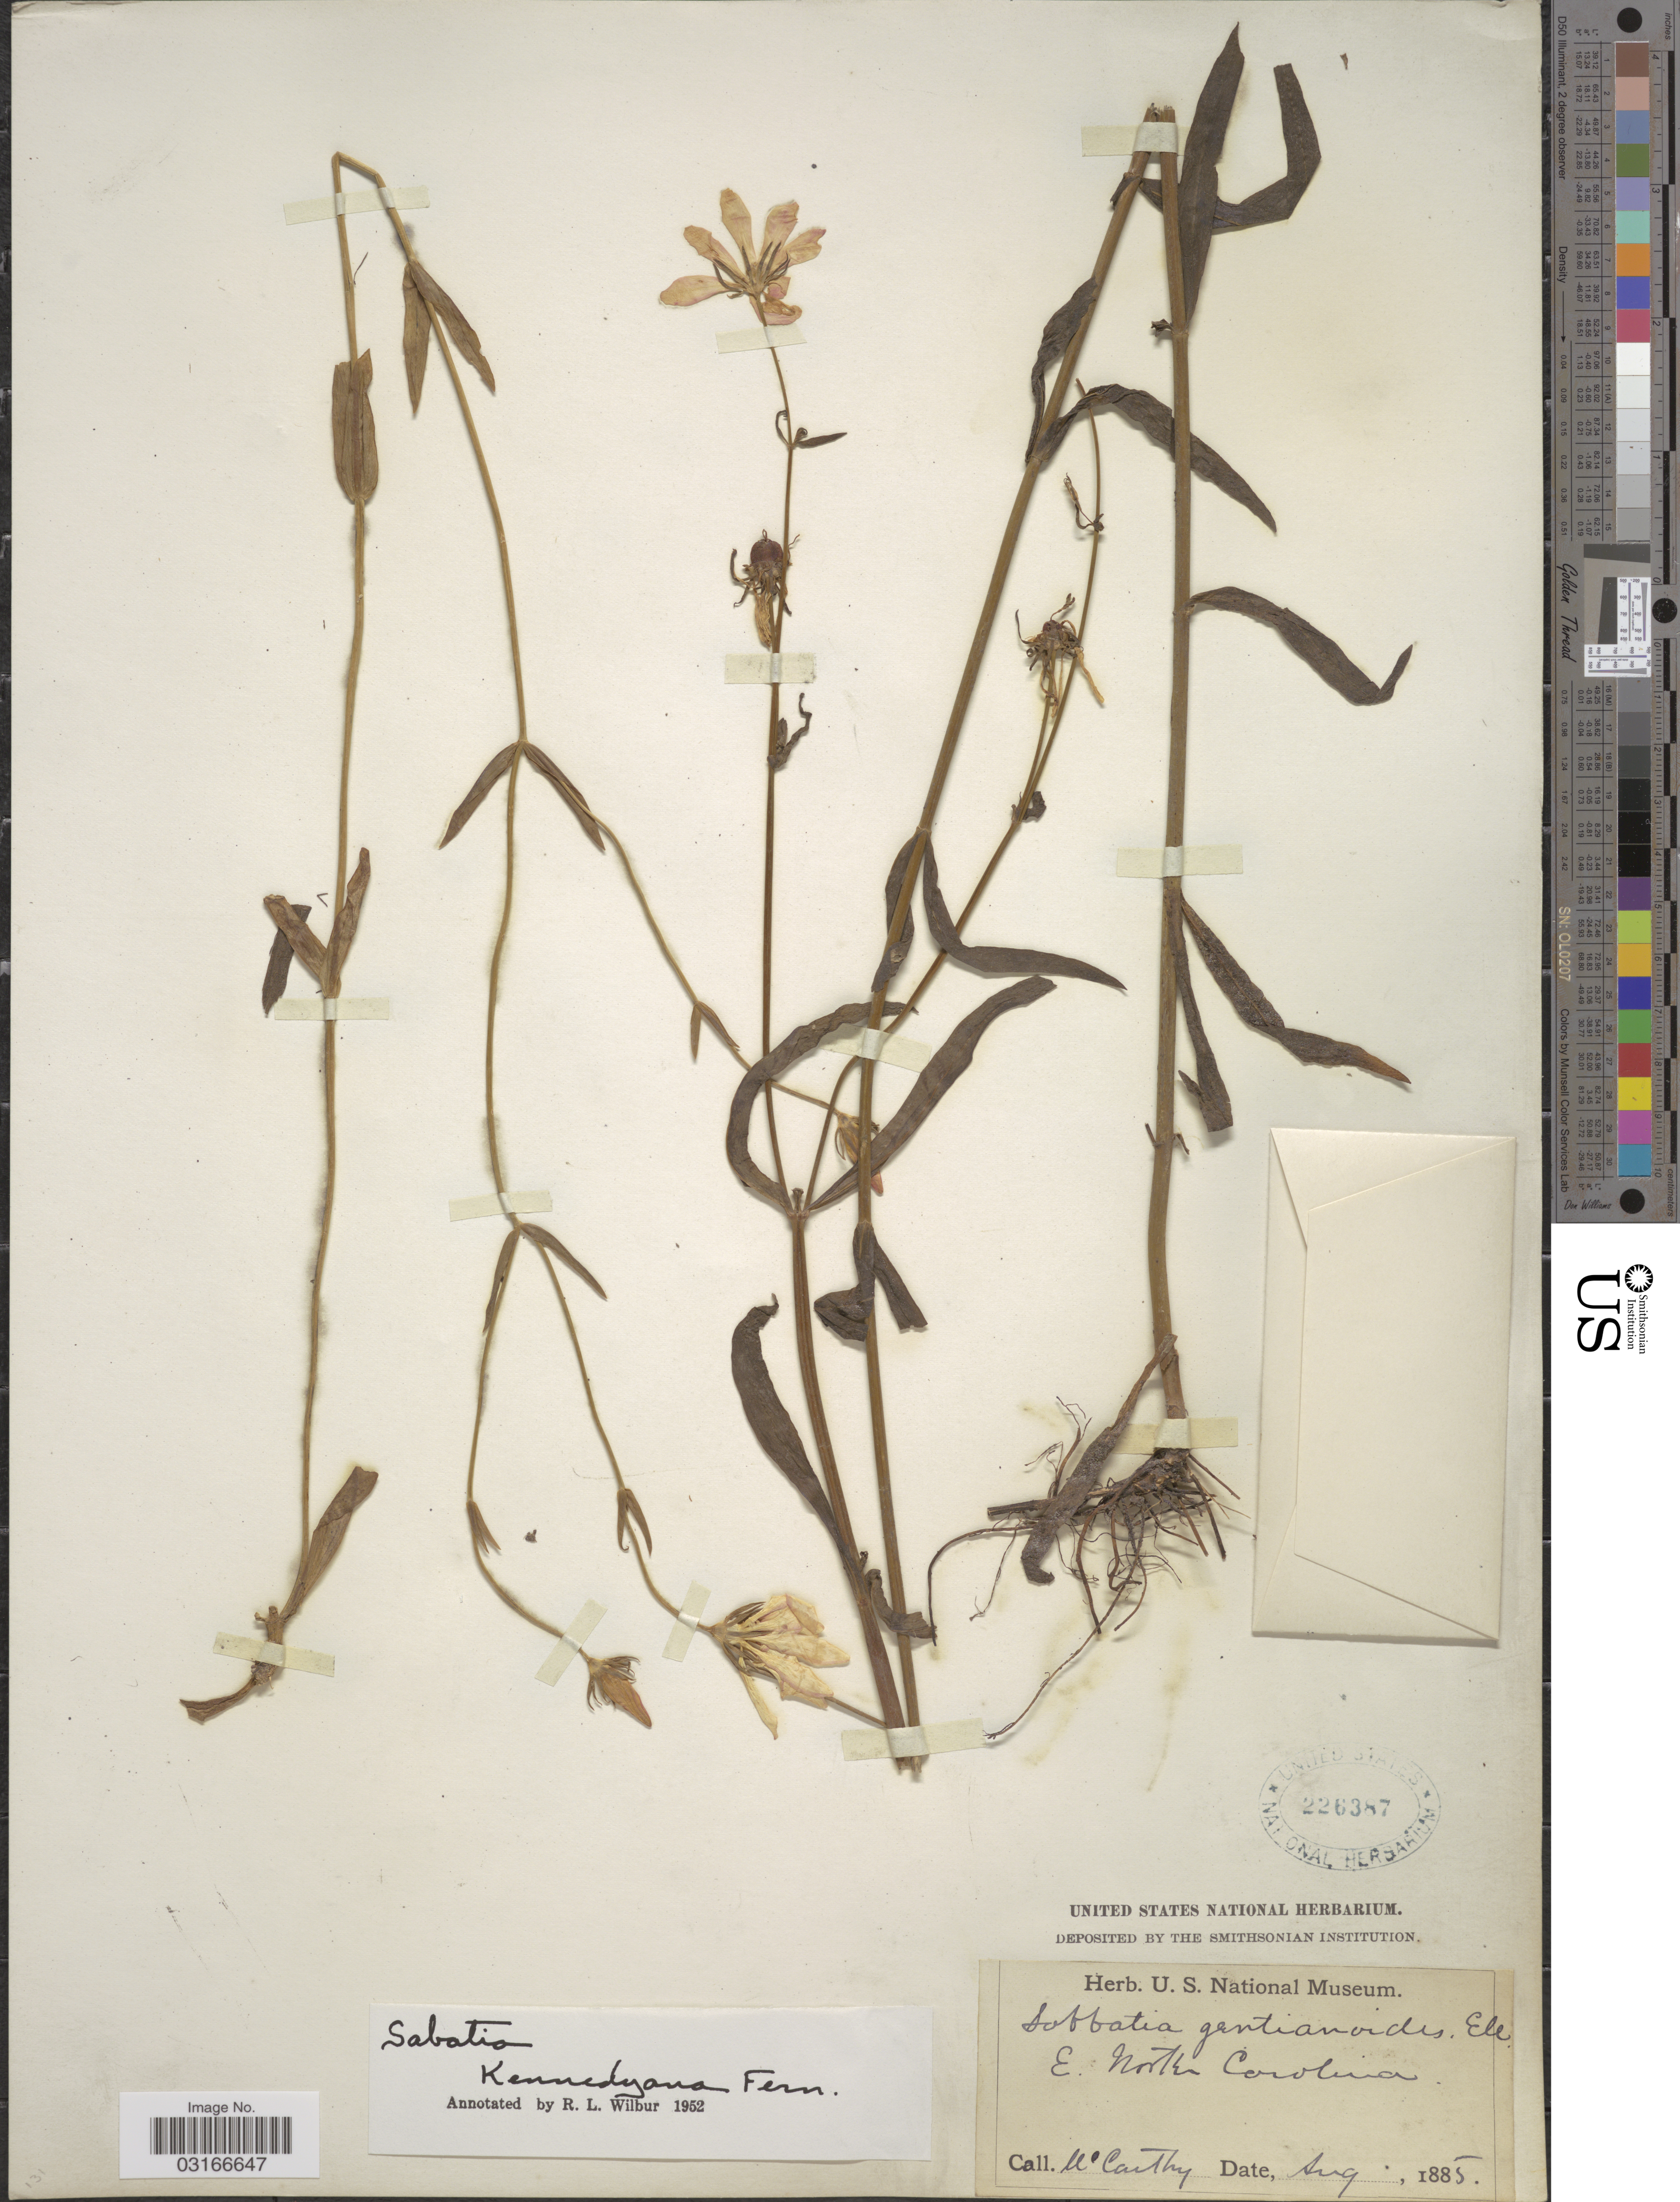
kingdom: Plantae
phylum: Tracheophyta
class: Magnoliopsida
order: Gentianales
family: Gentianaceae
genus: Sabatia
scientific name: Sabatia kennedyana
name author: Fernald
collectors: -- McCarthy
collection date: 1885-08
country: United States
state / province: North Carolina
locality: E. North Carolina.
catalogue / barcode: US 226387